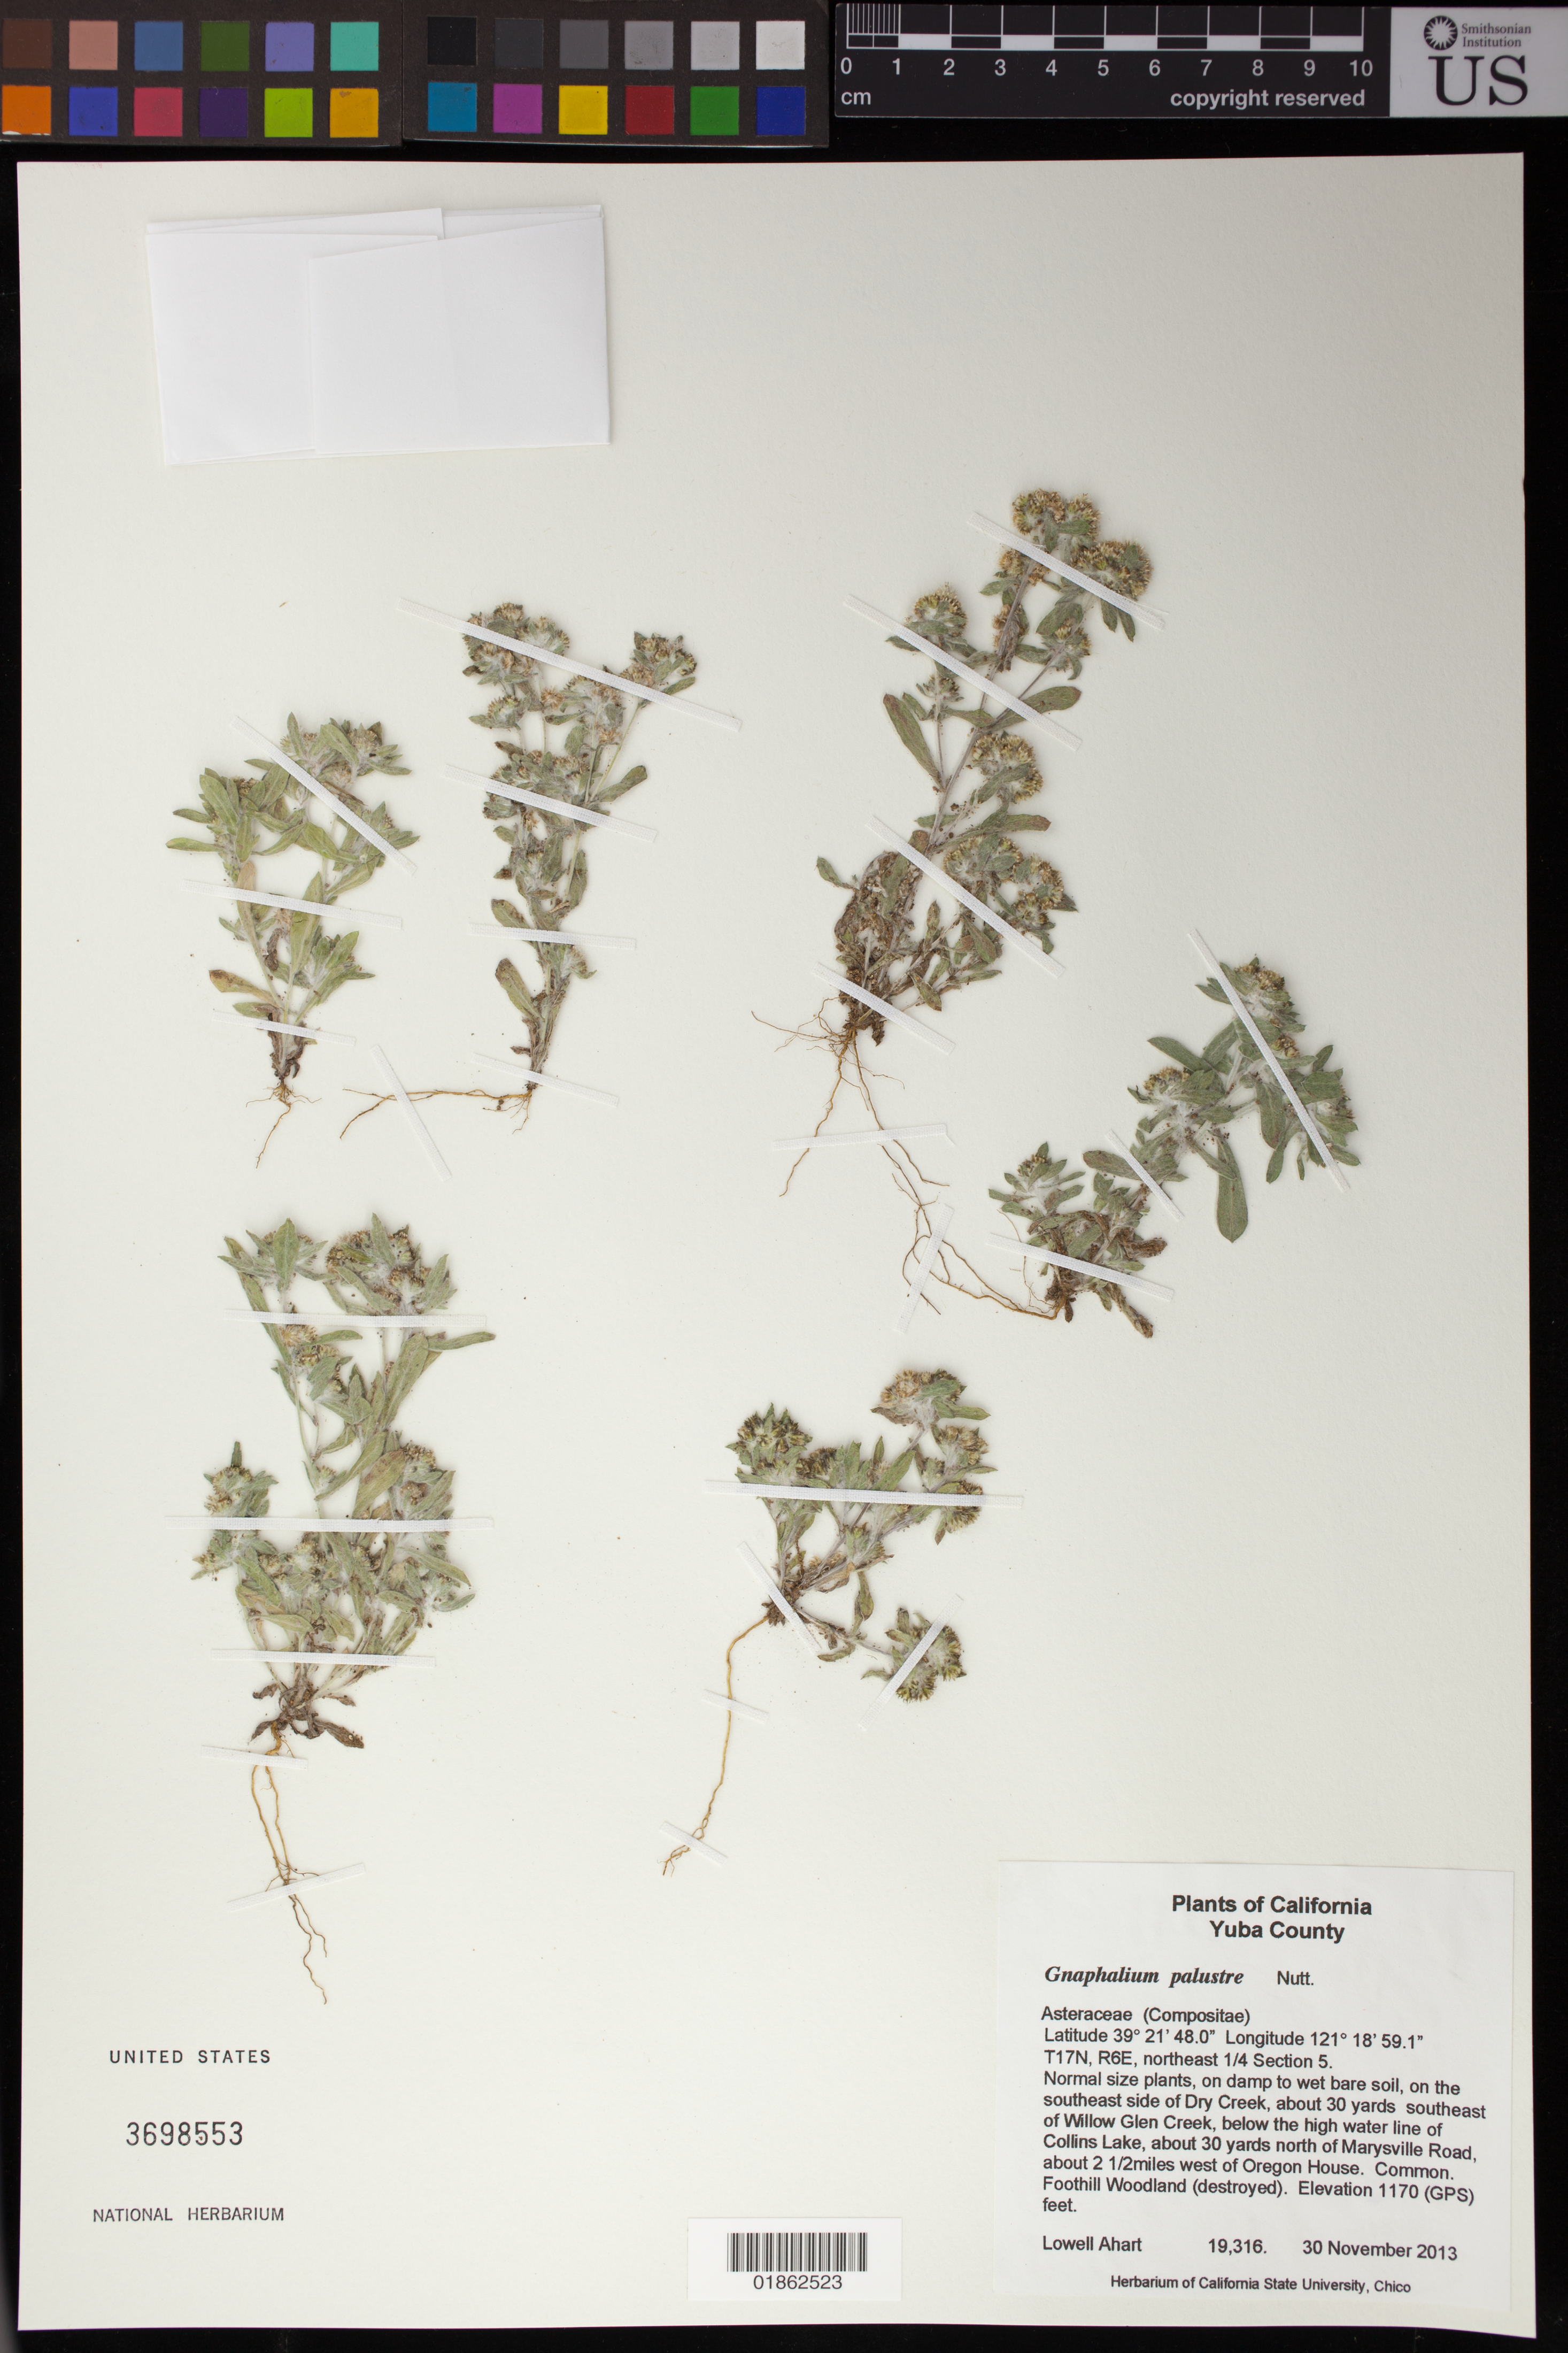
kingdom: Plantae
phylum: Tracheophyta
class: Magnoliopsida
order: Asterales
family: Asteraceae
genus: Gnaphalium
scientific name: Gnaphalium palustre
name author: Nutt.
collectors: L. Ahart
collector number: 19316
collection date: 2013-11-30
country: United States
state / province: California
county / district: Yuba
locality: On southeast side of Dry Creek, about 30 yards southeast of Willow Glen Creek, below the high water line of Collins Lake, about 30 yards north of Marysville Road, about 2 1/2 miles west of Oregon House.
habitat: Foothill Woodland (destroyed).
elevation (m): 357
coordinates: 39 21 48.0 N, 121 18 59.1 W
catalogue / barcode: US 3698553